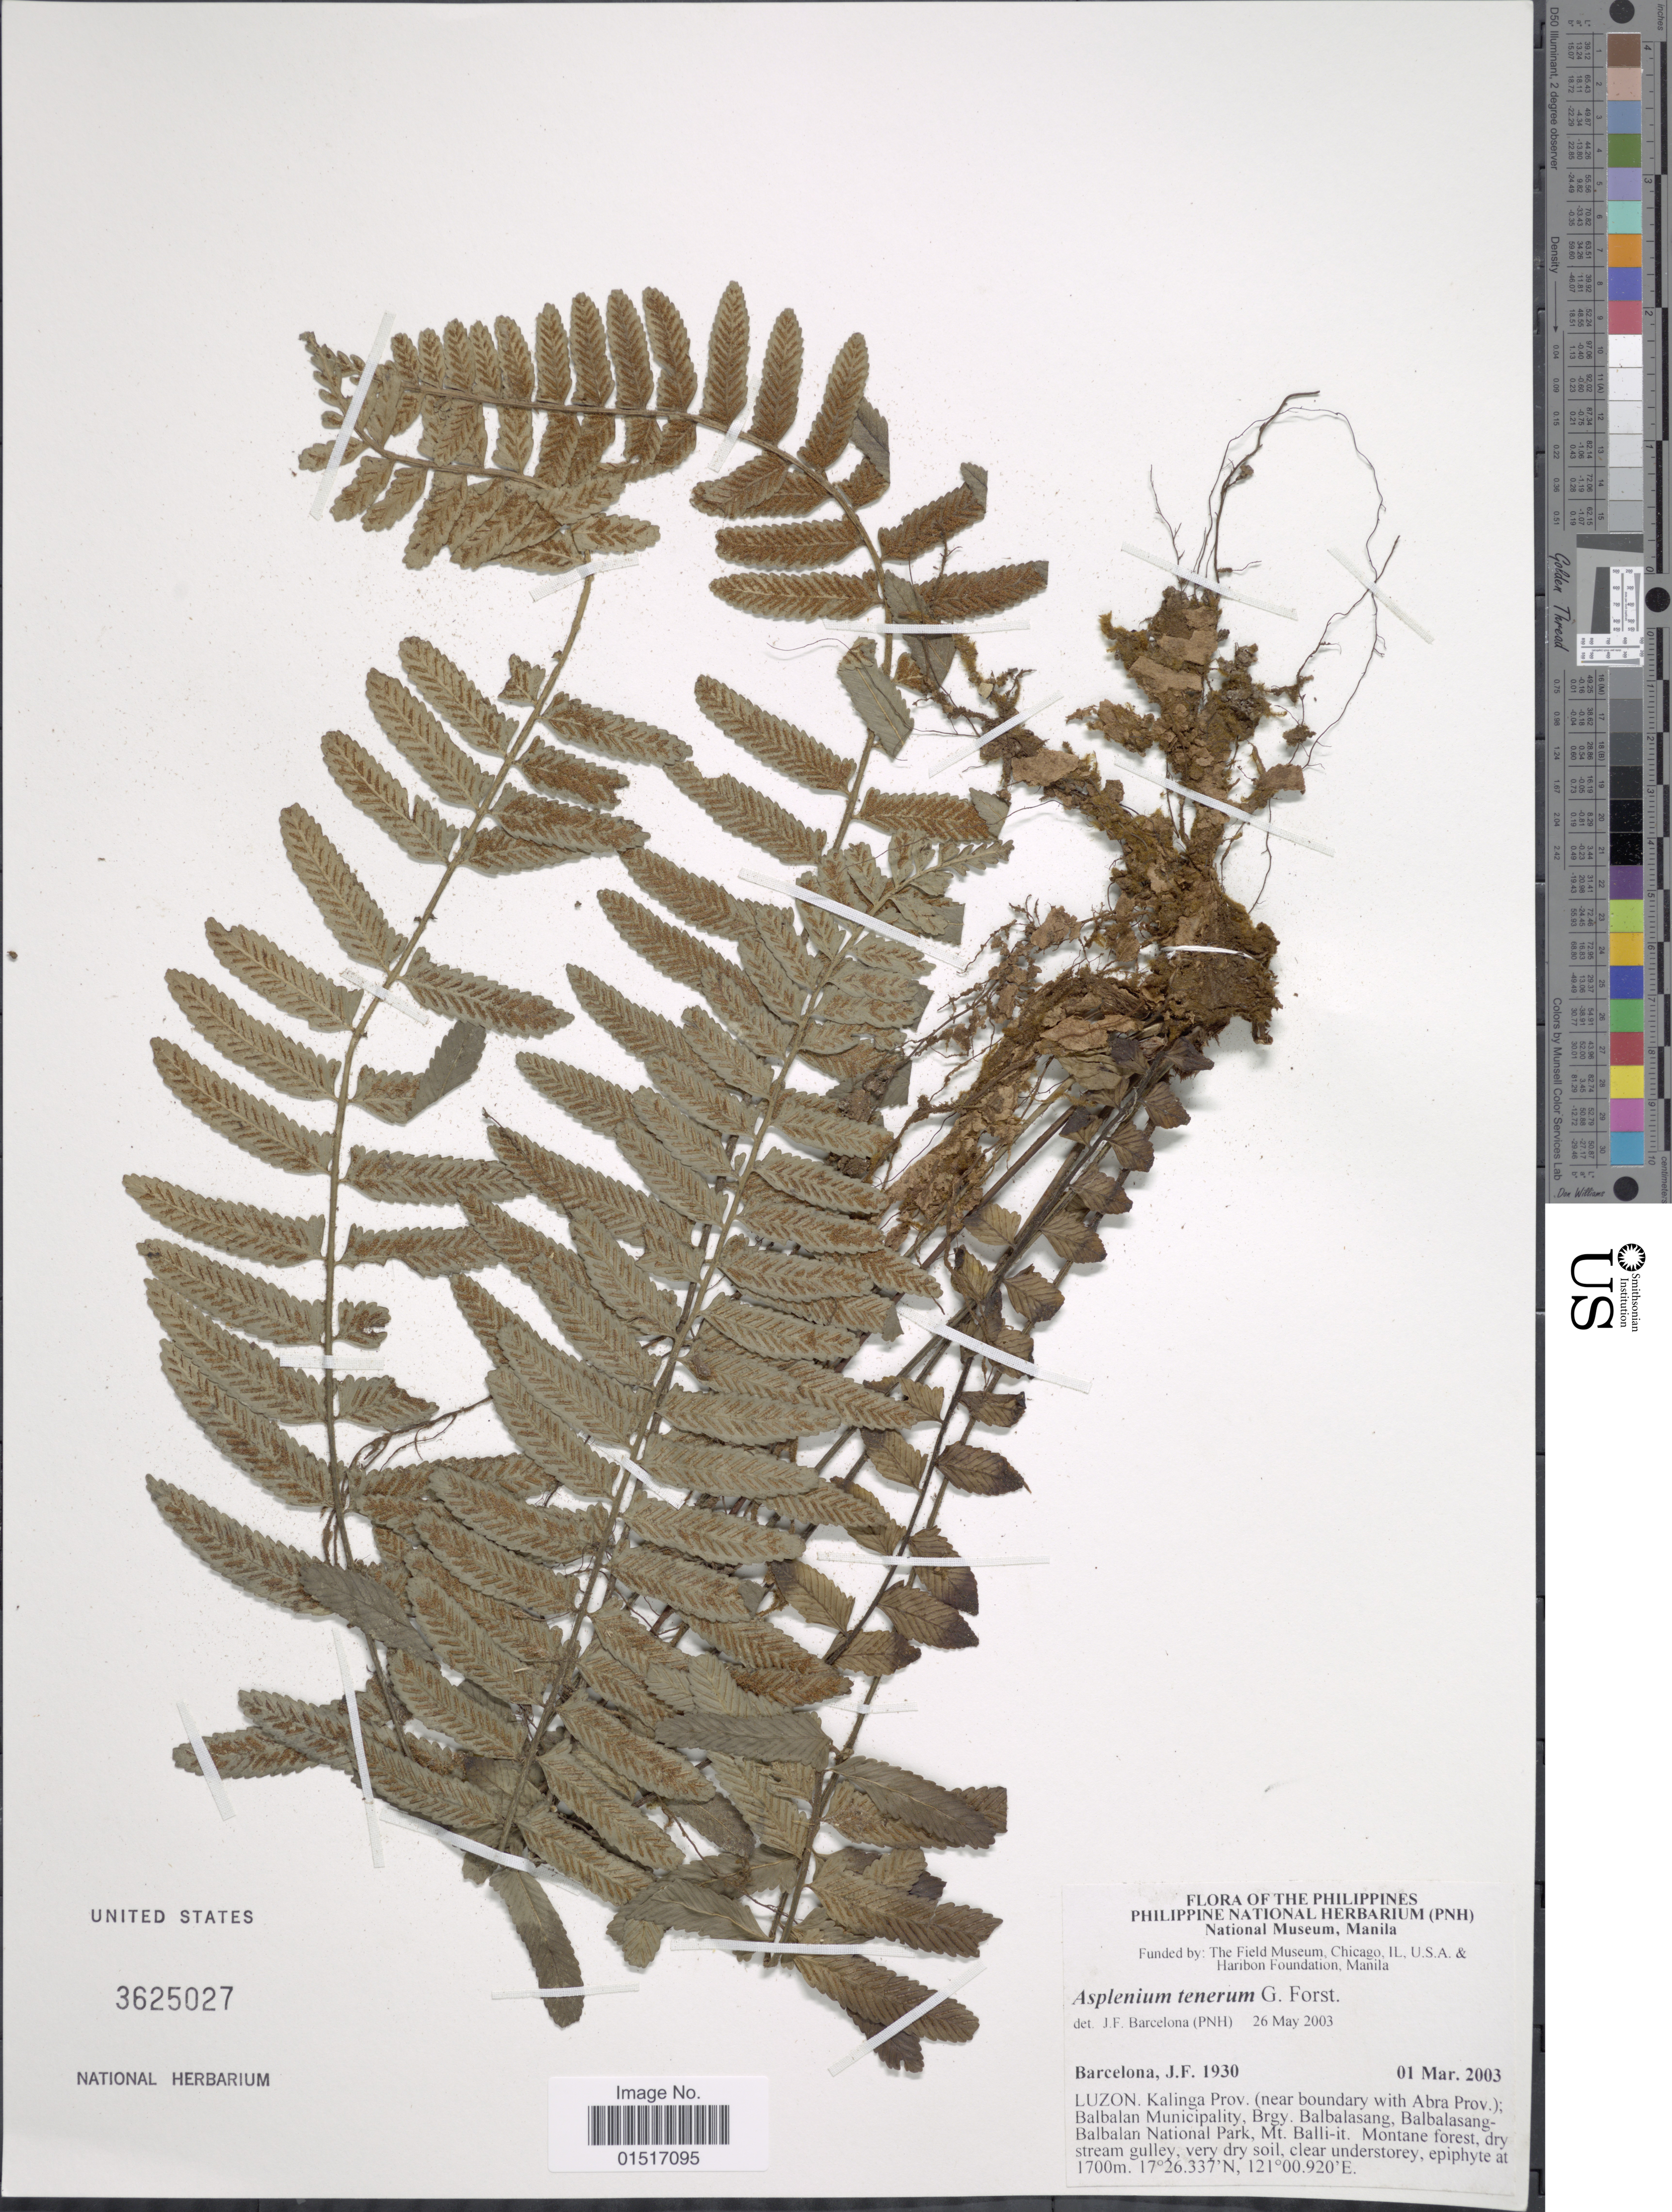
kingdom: Plantae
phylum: Tracheophyta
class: Polypodiopsida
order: Polypodiales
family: Aspleniaceae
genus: Asplenium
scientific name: Asplenium tenerum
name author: G. Forst.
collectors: J. F. Barcelona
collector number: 1930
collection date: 2003-03-01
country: Philippines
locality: Luzon. Kalinga Prov. (near boundary with Abra Prov.); Balbalan Municipality, Brgy. Balbalasang, Balbalasang-Balbalan National Park, Mt. Balli-it.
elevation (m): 1700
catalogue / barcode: US 3625027